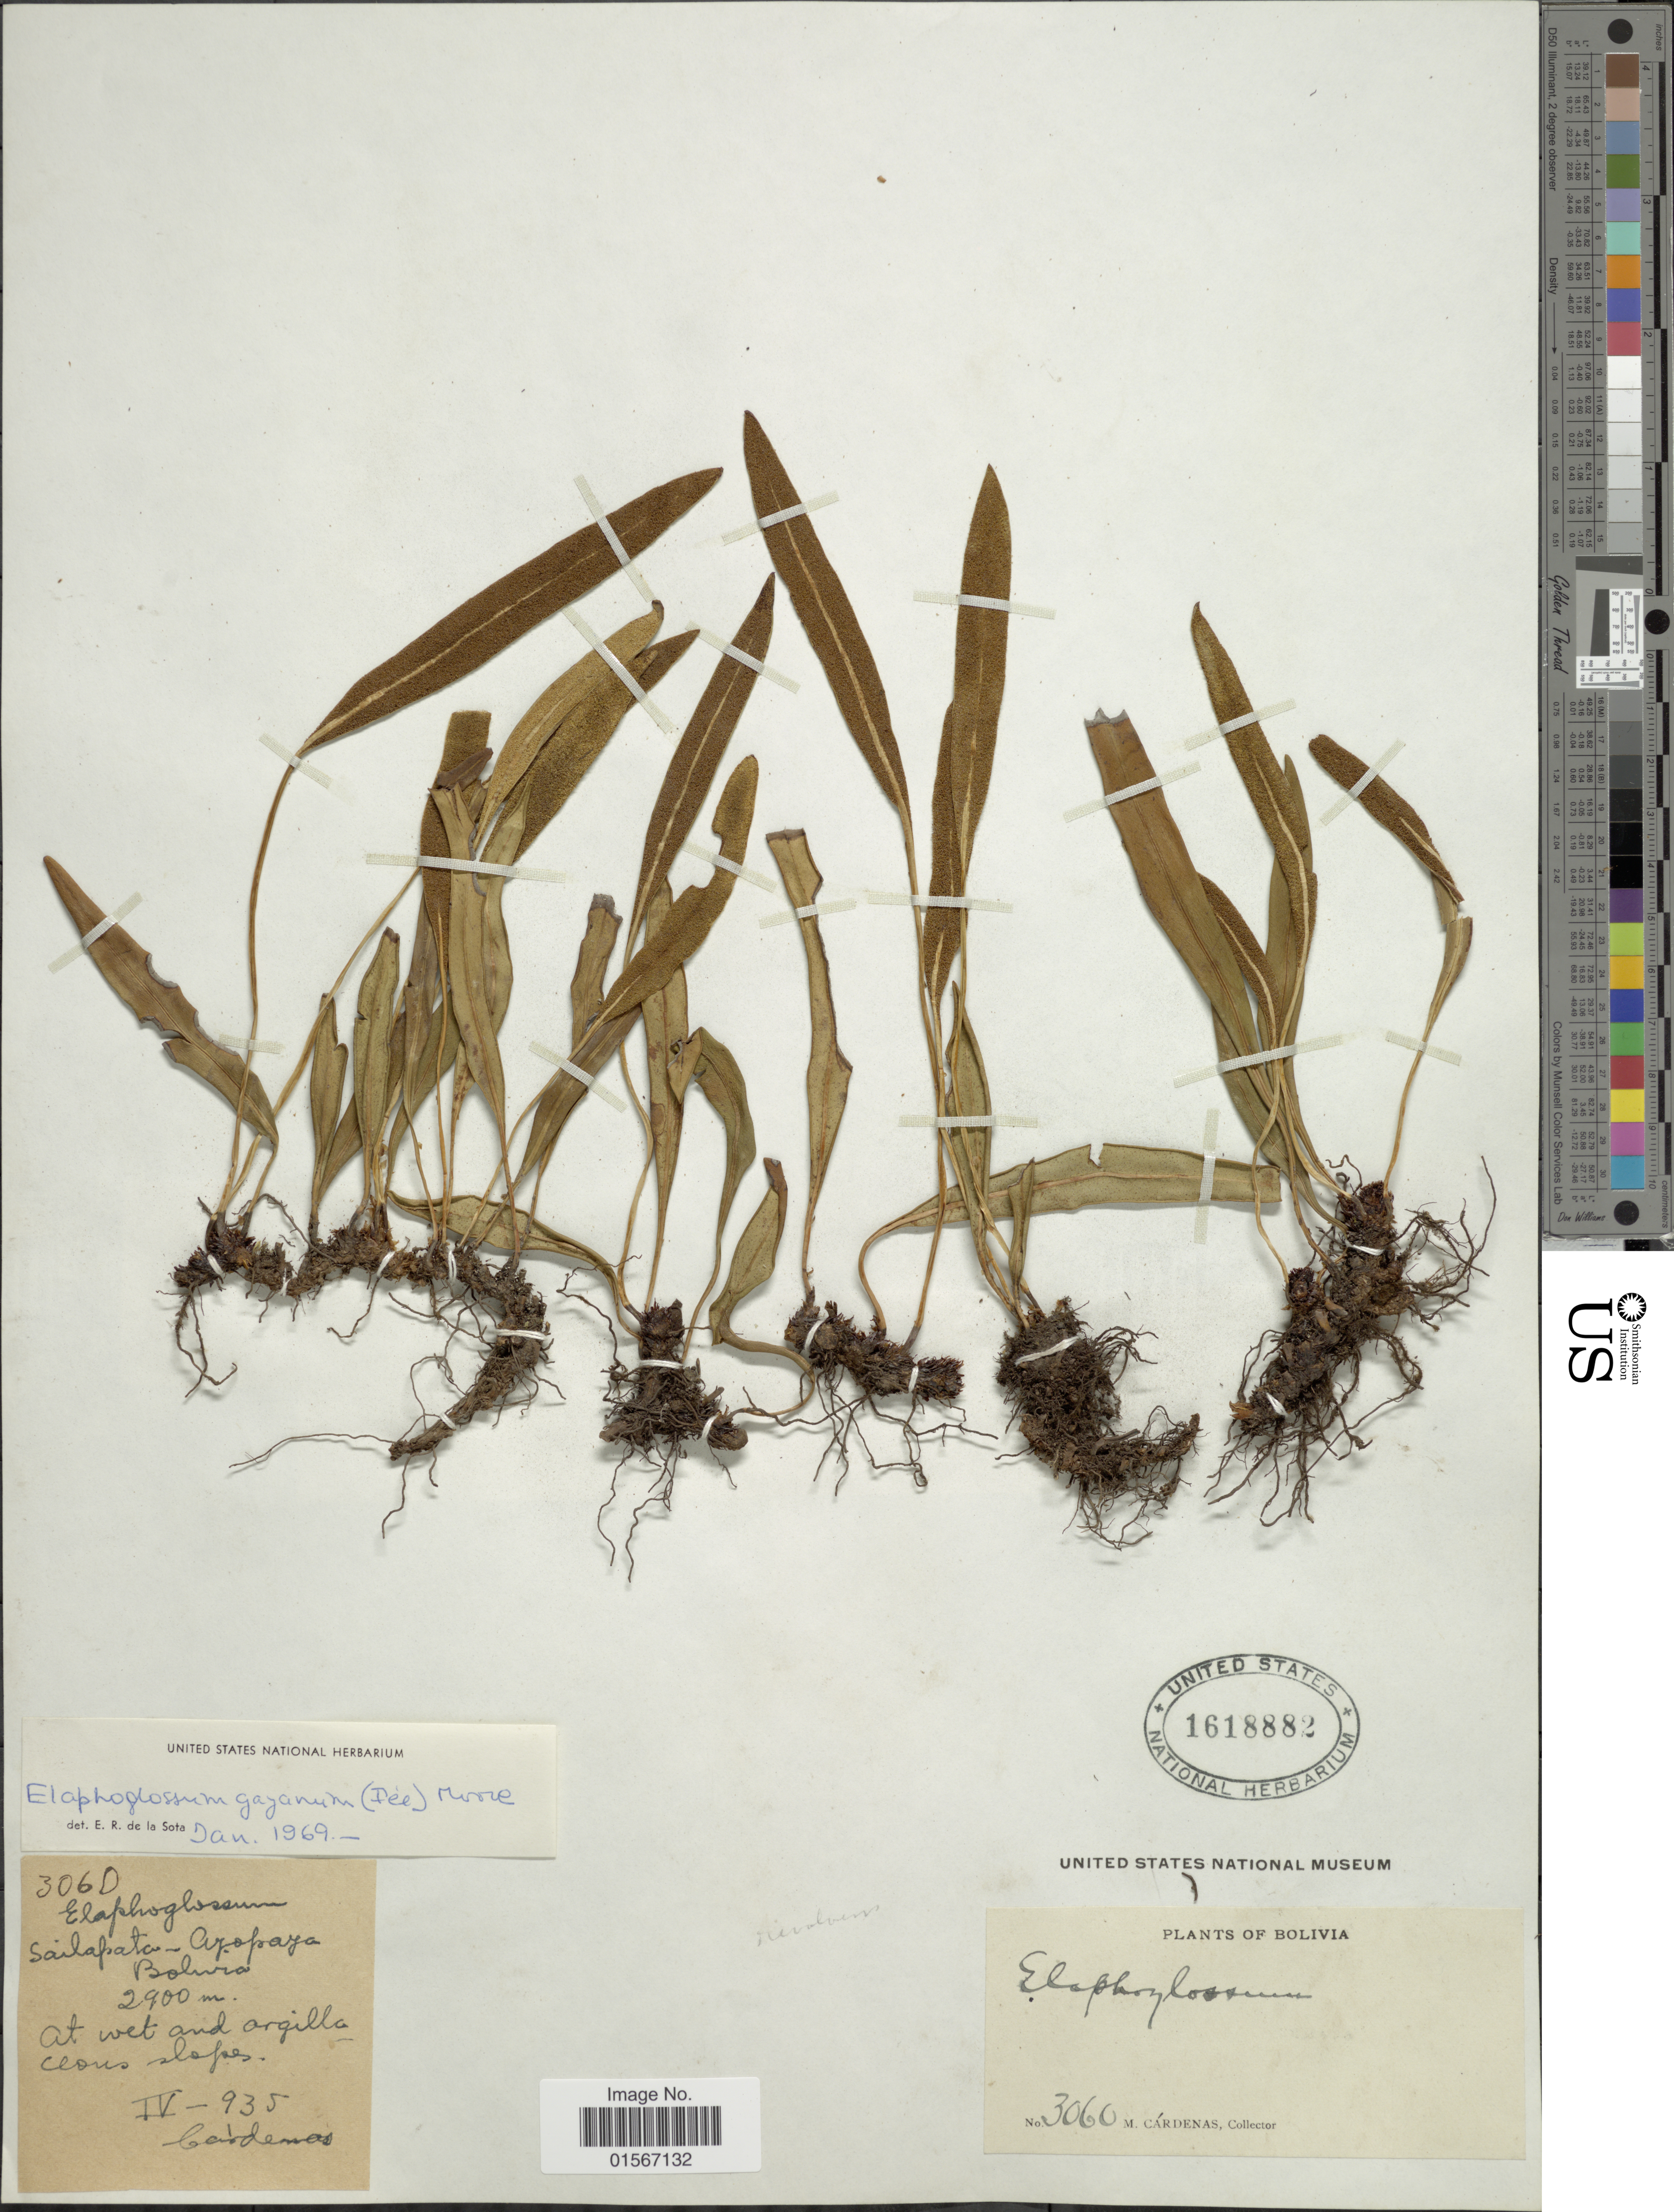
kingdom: Plantae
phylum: Tracheophyta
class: Polypodiopsida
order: Polypodiales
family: Dryopteridaceae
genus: Elaphoglossum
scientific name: Elaphoglossum minutum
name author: (Pohl ex Fée) T. Moore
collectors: M. Cárdenas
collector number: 3060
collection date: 1935-04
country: Bolivia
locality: Sailapata-Ayopaya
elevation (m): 2900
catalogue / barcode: US 1618882